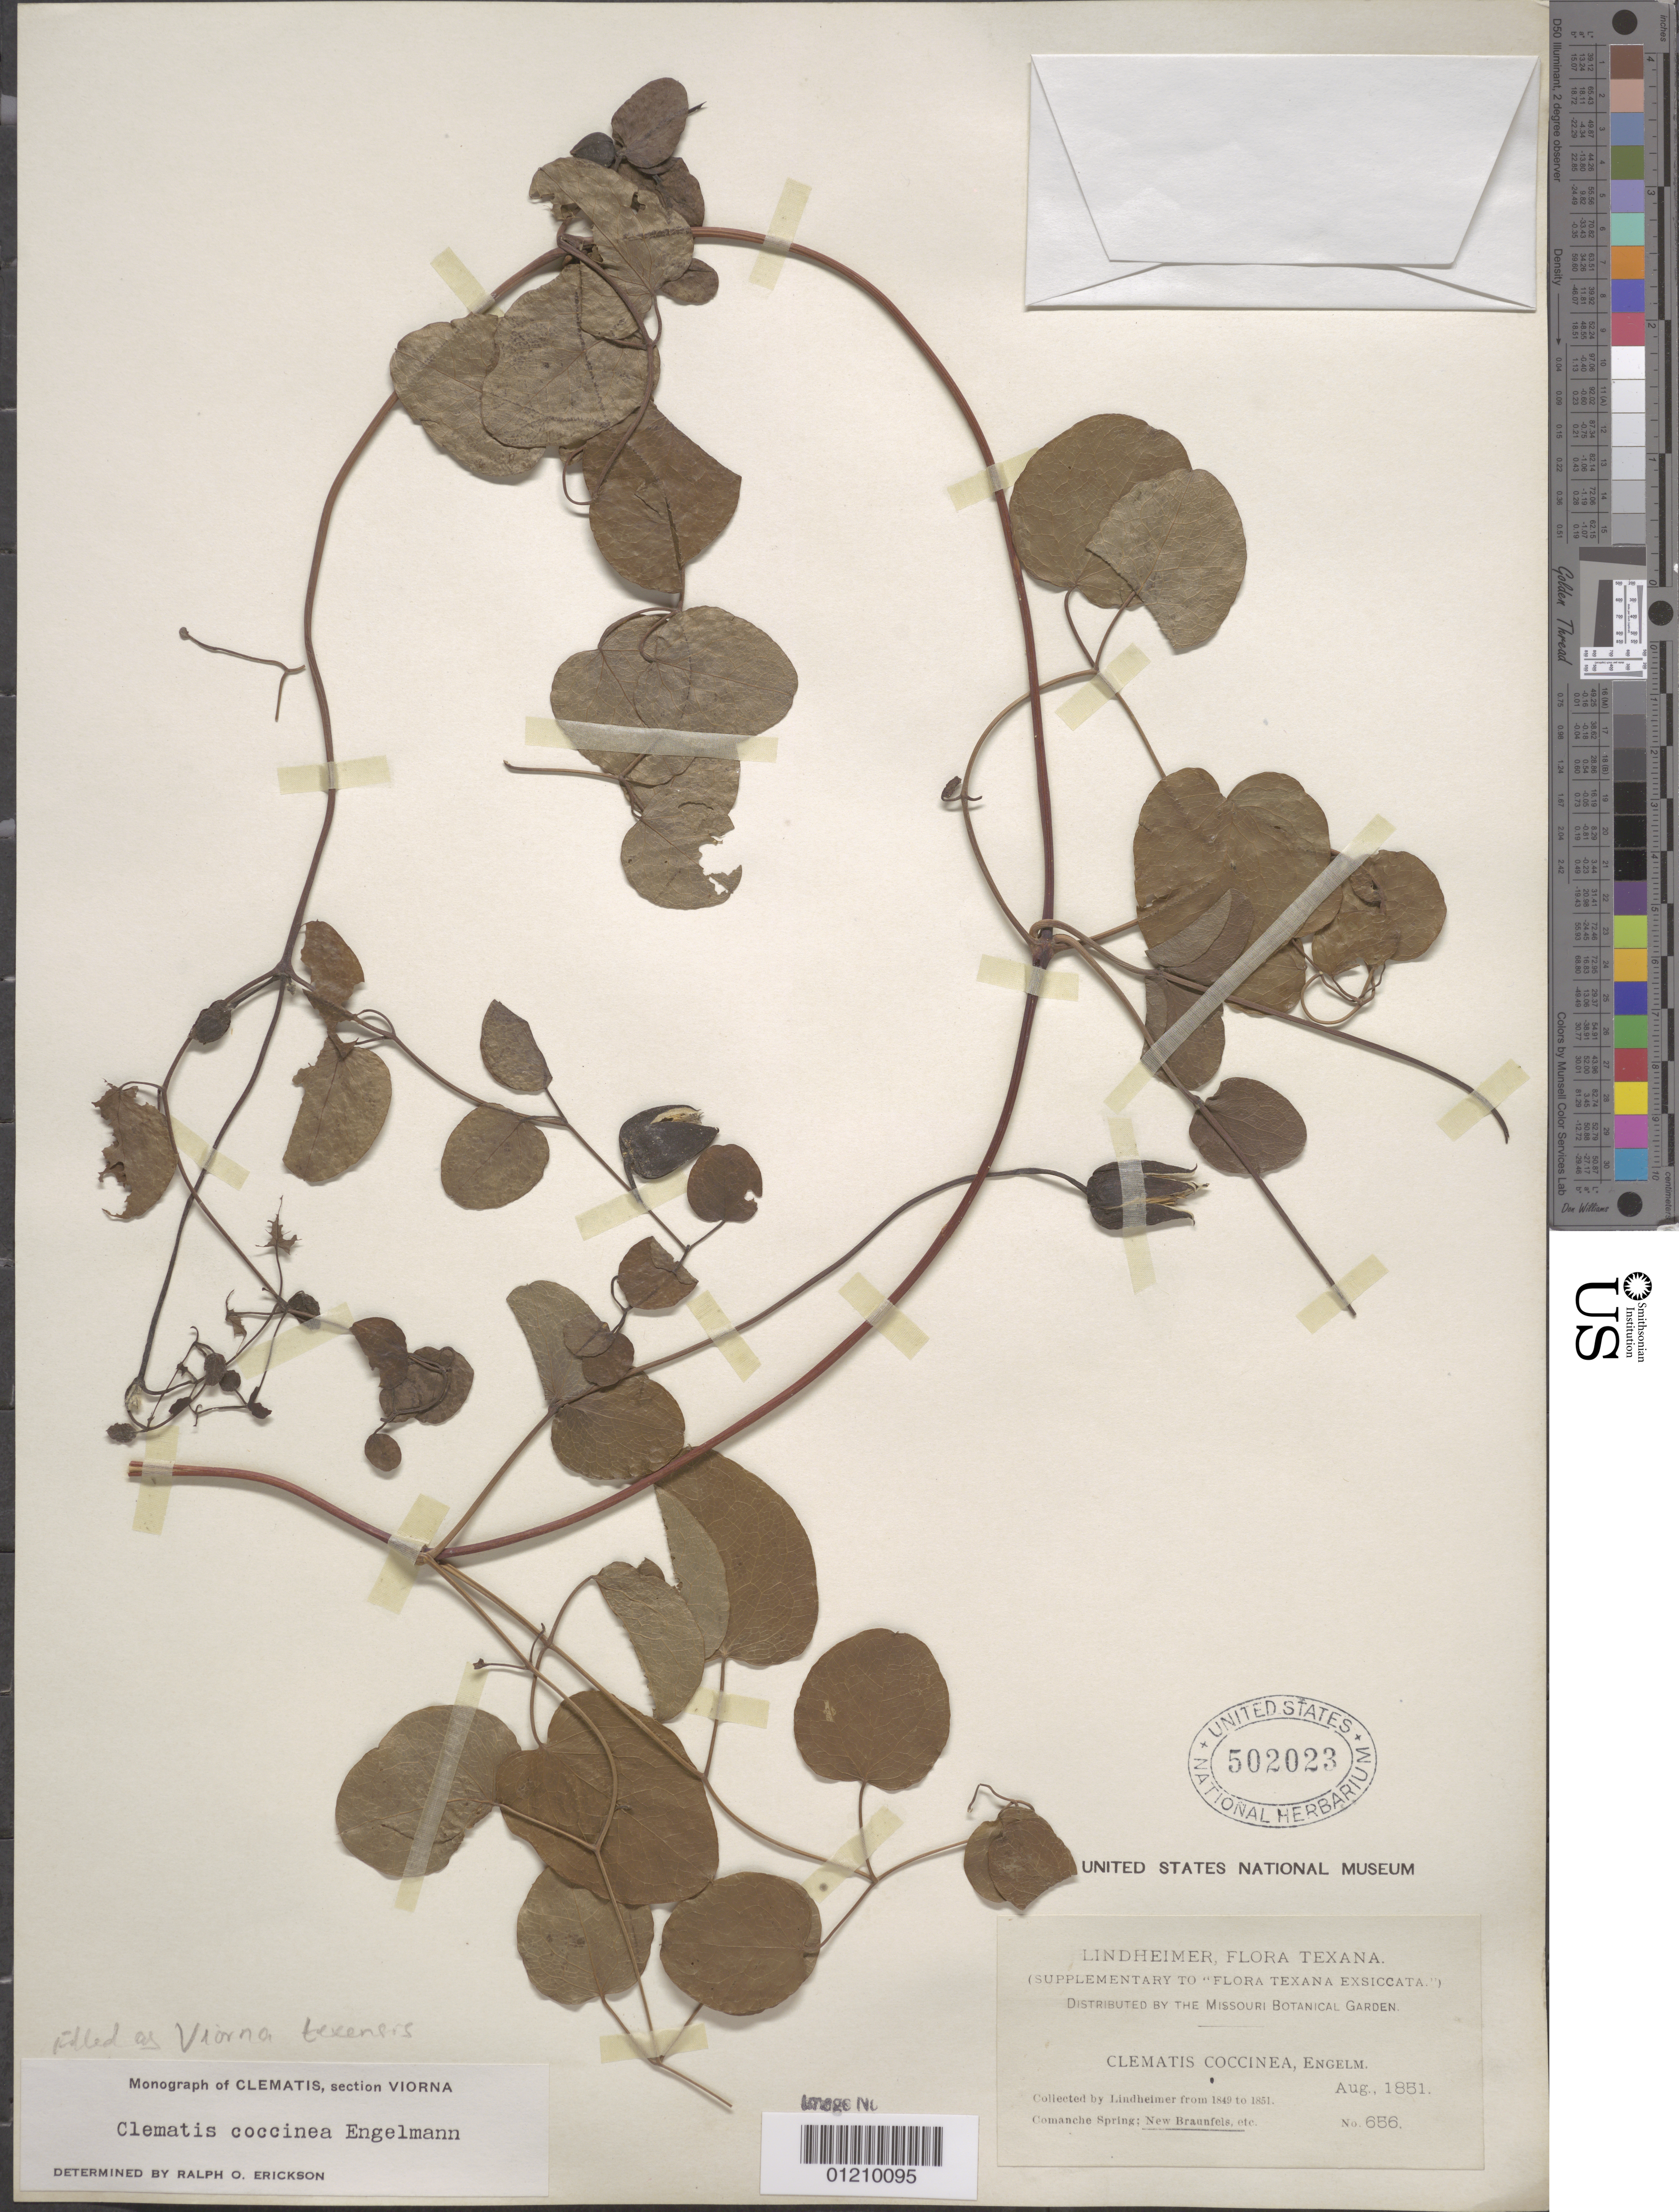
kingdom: Plantae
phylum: Tracheophyta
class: Magnoliopsida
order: Ranunculales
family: Ranunculaceae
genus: Clematis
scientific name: Clematis texensis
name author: Buckley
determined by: Strong, M. T., (US), Smithsonian Institution - National Museum of Natural History (UNITED STATES)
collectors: F. J. Lindheimer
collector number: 656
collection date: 1851-08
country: United States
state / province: Texas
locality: Comanche Spring, New Brannfels.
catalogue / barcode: US 502023